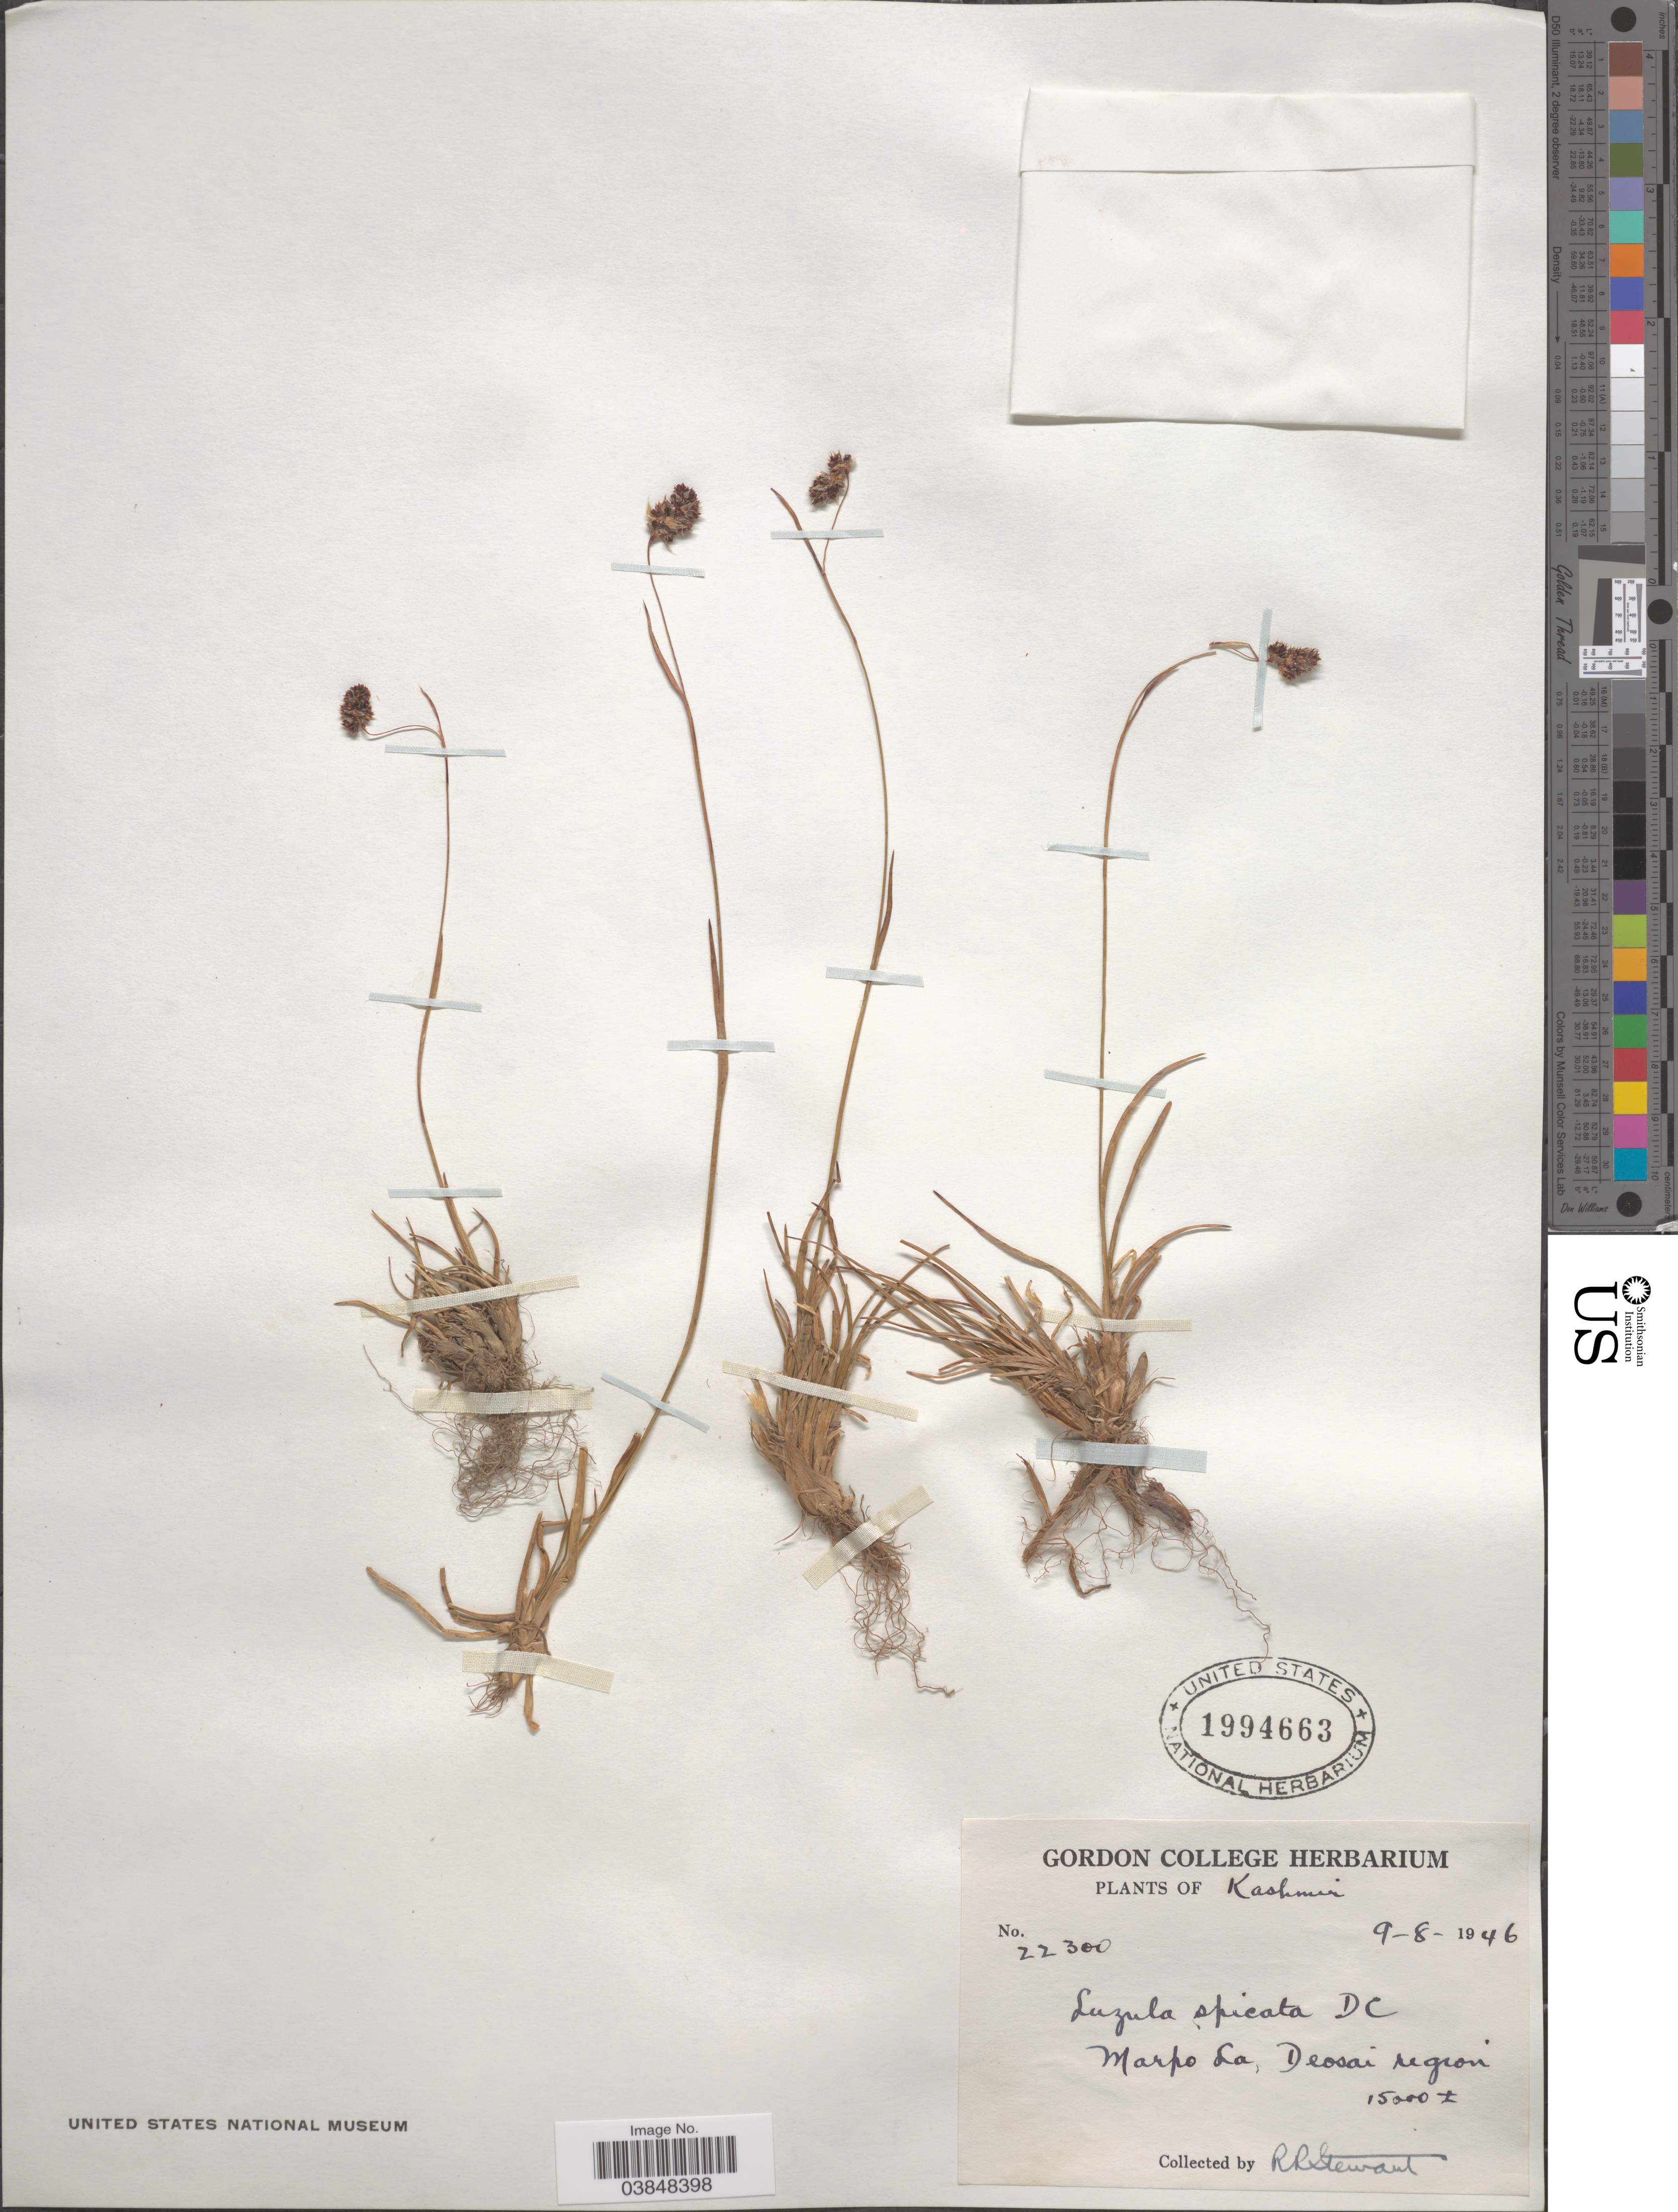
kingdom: Plantae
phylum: Tracheophyta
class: Liliopsida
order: Poales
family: Juncaceae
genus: Luzula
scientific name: Luzula spicata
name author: (L.) DC.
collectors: R. Stewart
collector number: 22300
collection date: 1946-08-09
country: India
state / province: Jammu and Kashmir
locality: Kashmir. Marpo La, Deosai region.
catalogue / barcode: US 1994663